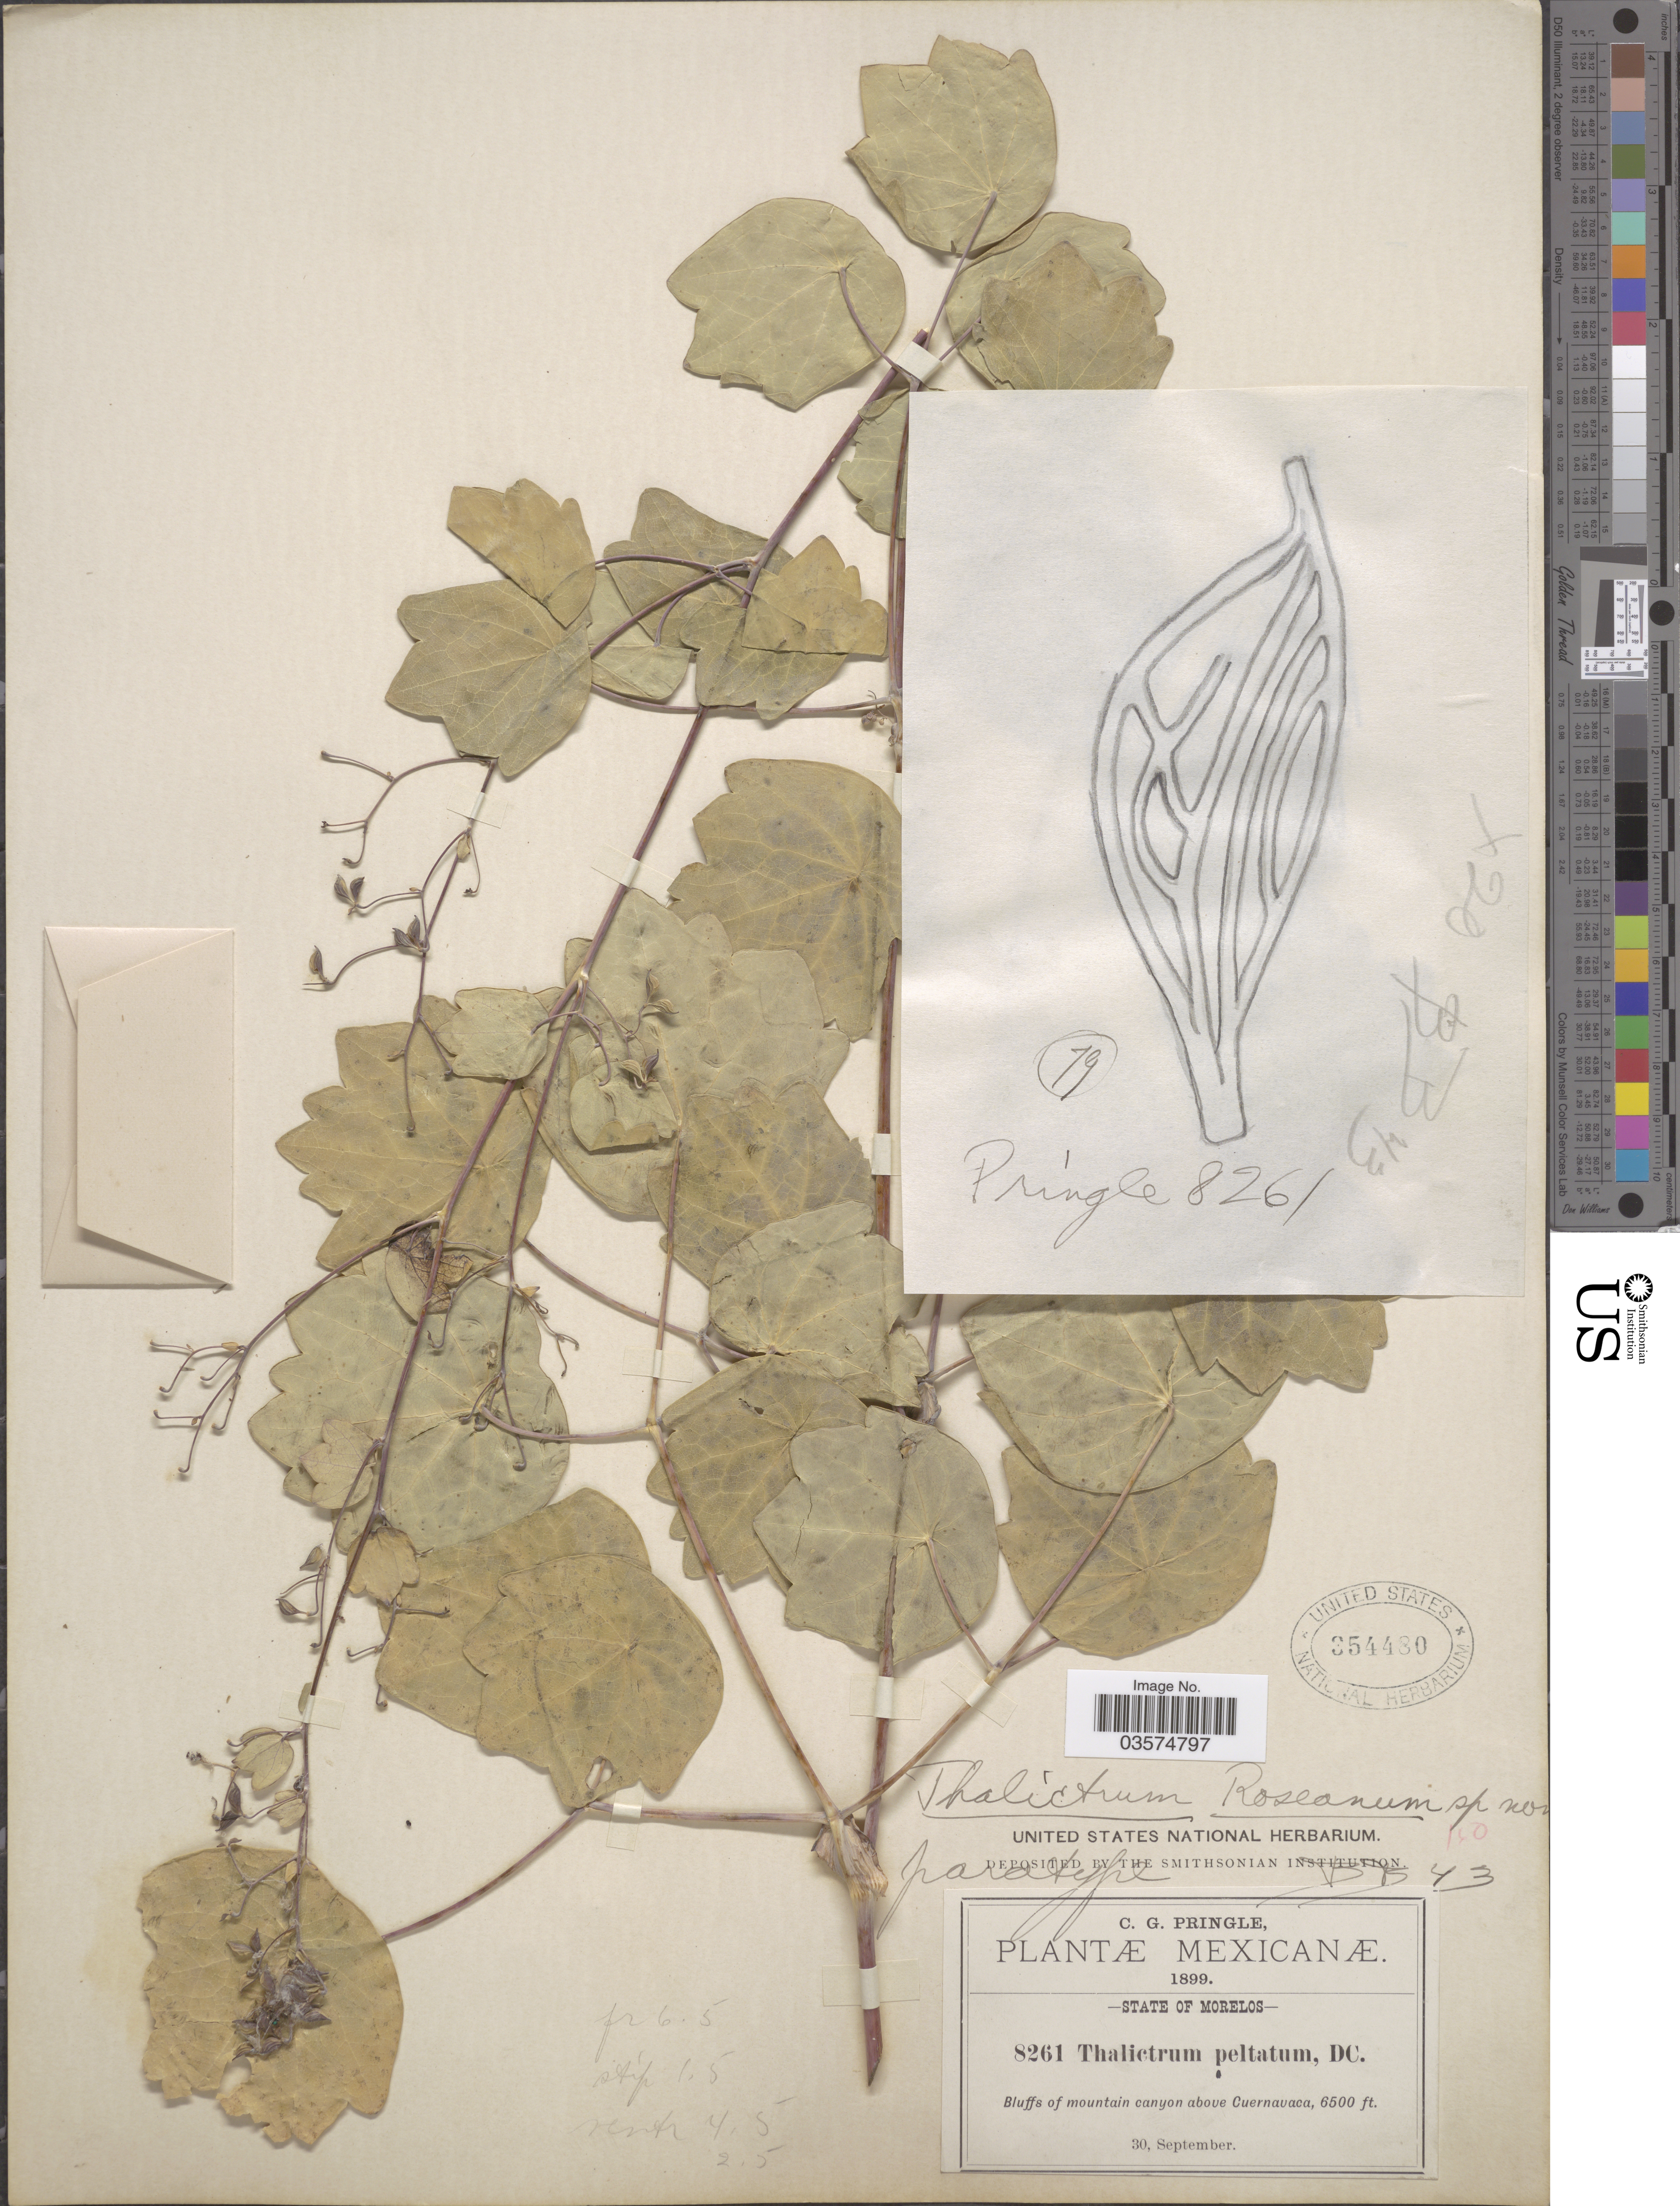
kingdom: Plantae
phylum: Tracheophyta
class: Magnoliopsida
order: Ranunculales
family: Ranunculaceae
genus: Thalictrum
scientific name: Thalictrum roseanum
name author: B. Boivin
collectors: C. G. Pringle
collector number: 8261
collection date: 1899-09-30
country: Mexico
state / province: Morelos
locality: Bluffs of mountain canyon above Cuenavaca.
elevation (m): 1981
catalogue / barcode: US 354480